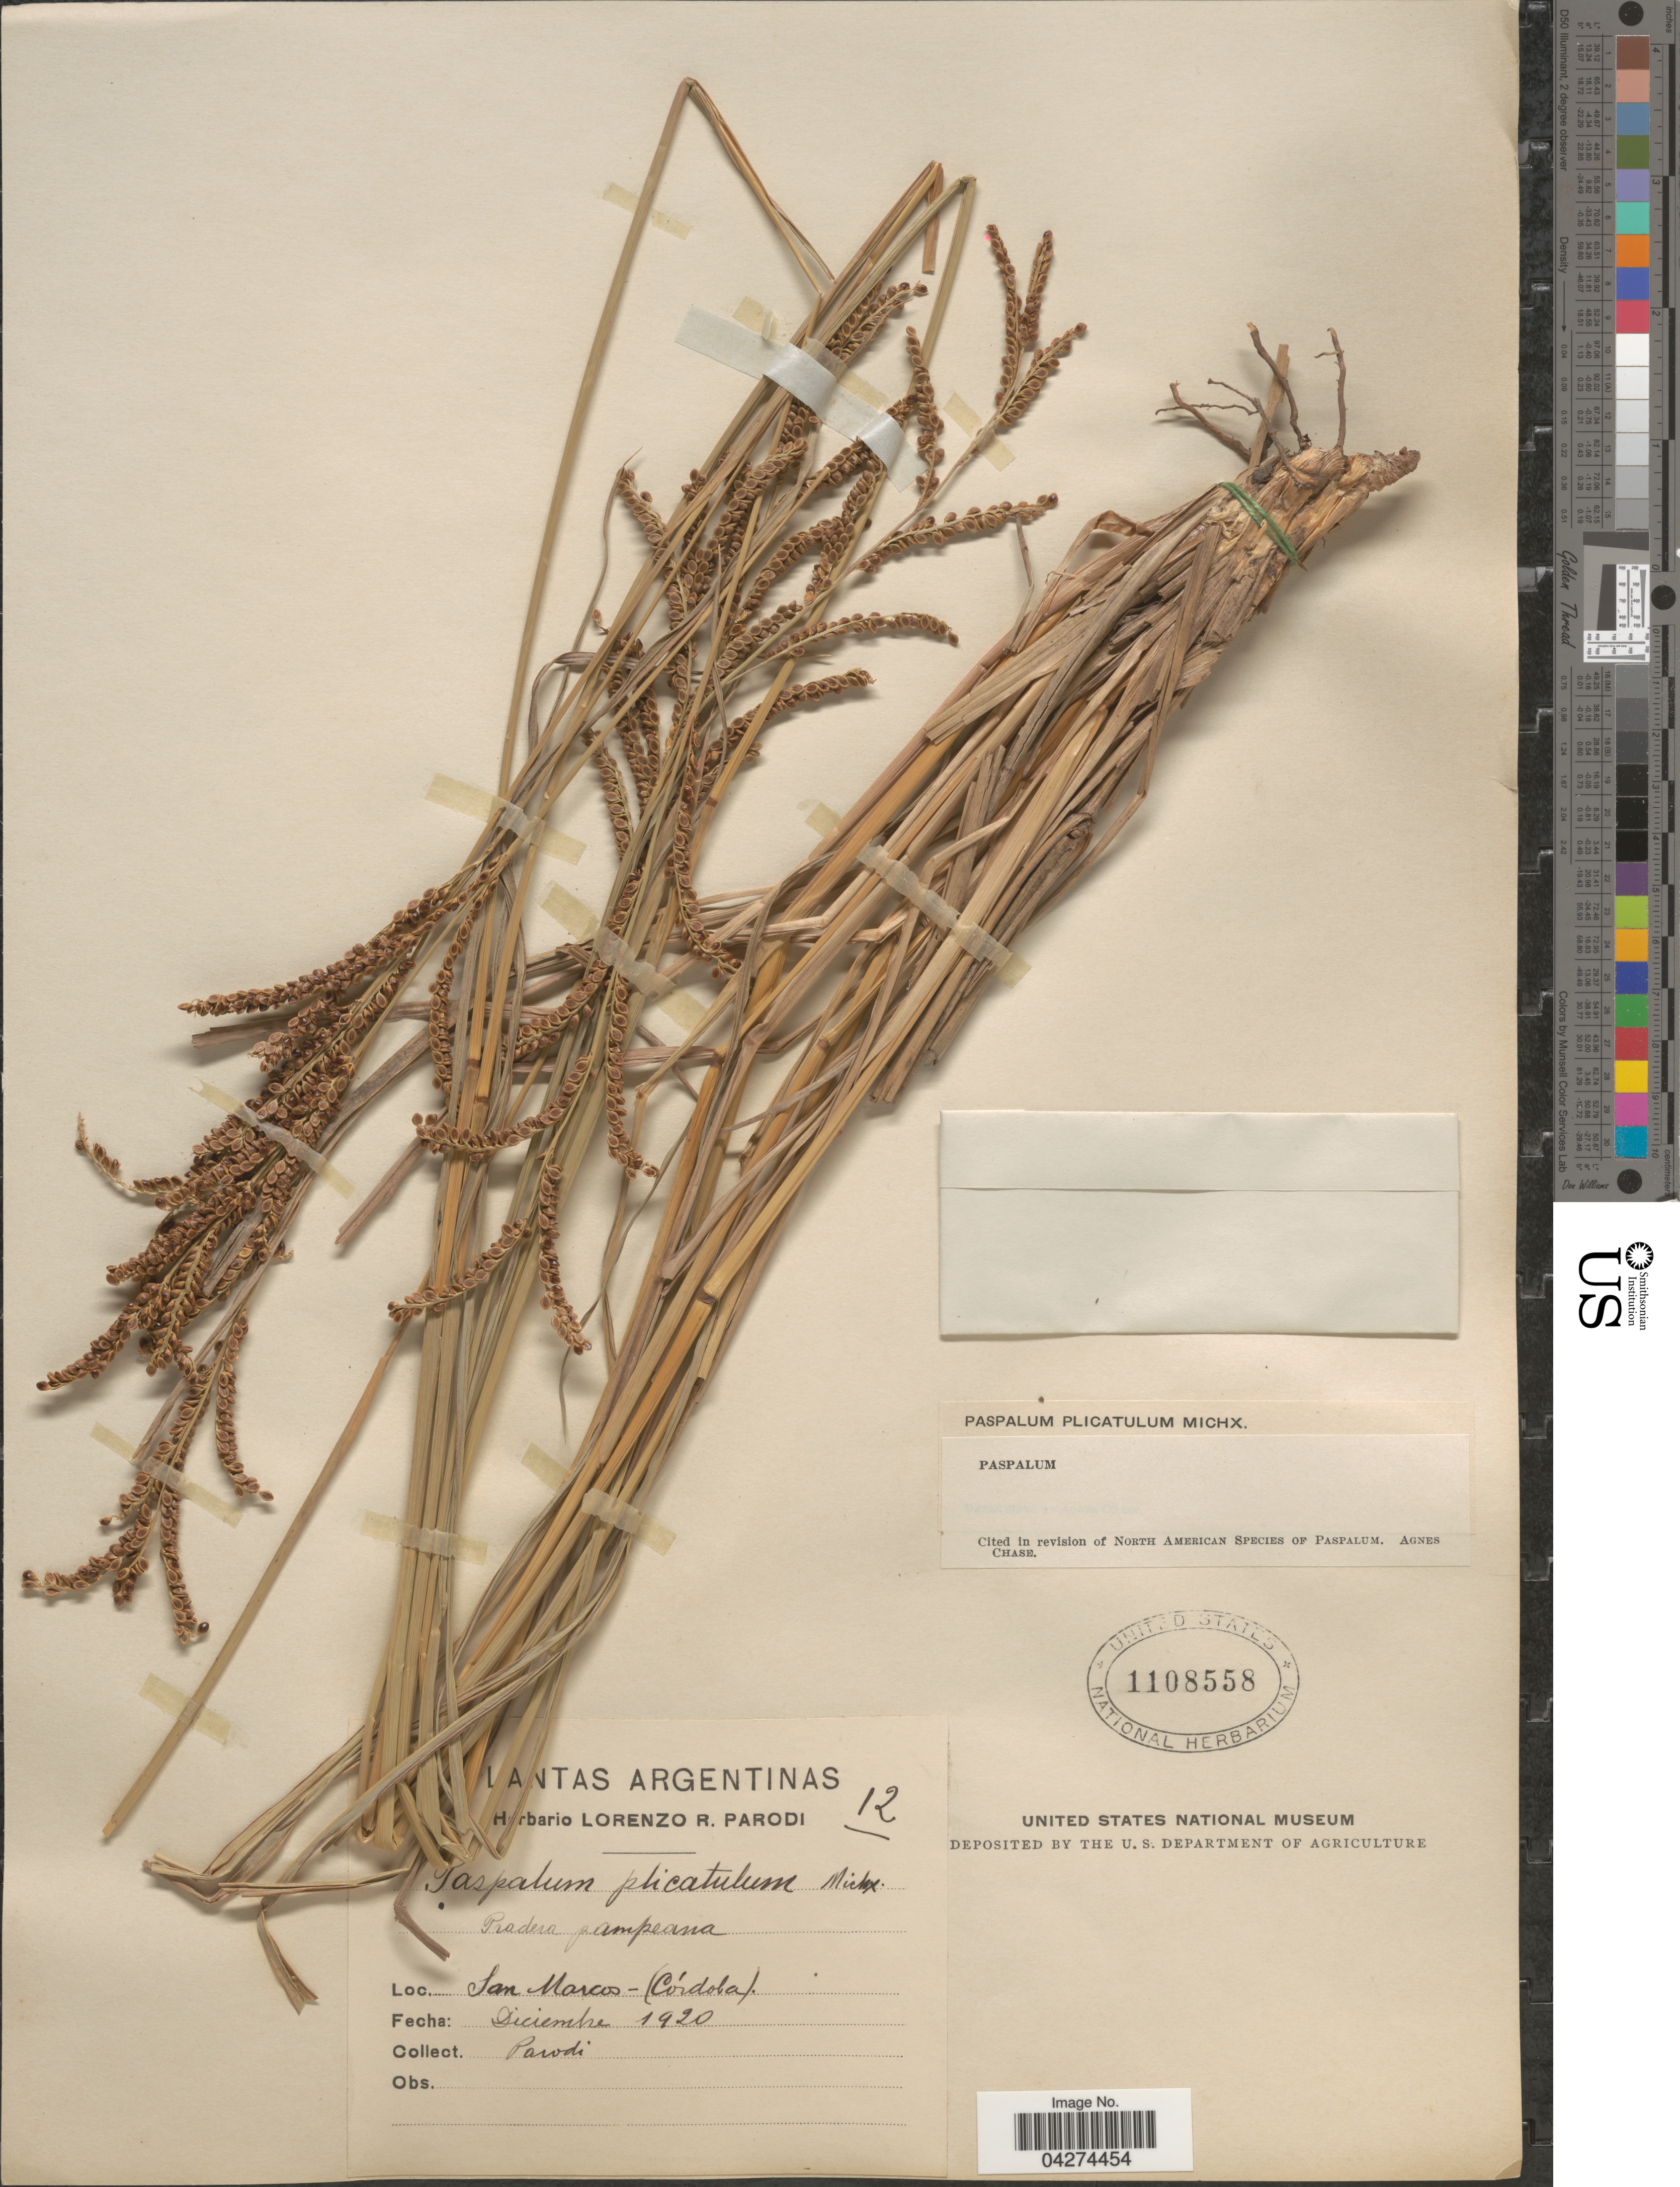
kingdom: Plantae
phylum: Tracheophyta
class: Liliopsida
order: Poales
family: Poaceae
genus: Paspalum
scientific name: Paspalum plicatulum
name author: Michx.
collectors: L. R. Parodi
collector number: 12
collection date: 1920-12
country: Argentina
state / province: Cordoba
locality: San Marcos.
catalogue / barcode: US 1108558